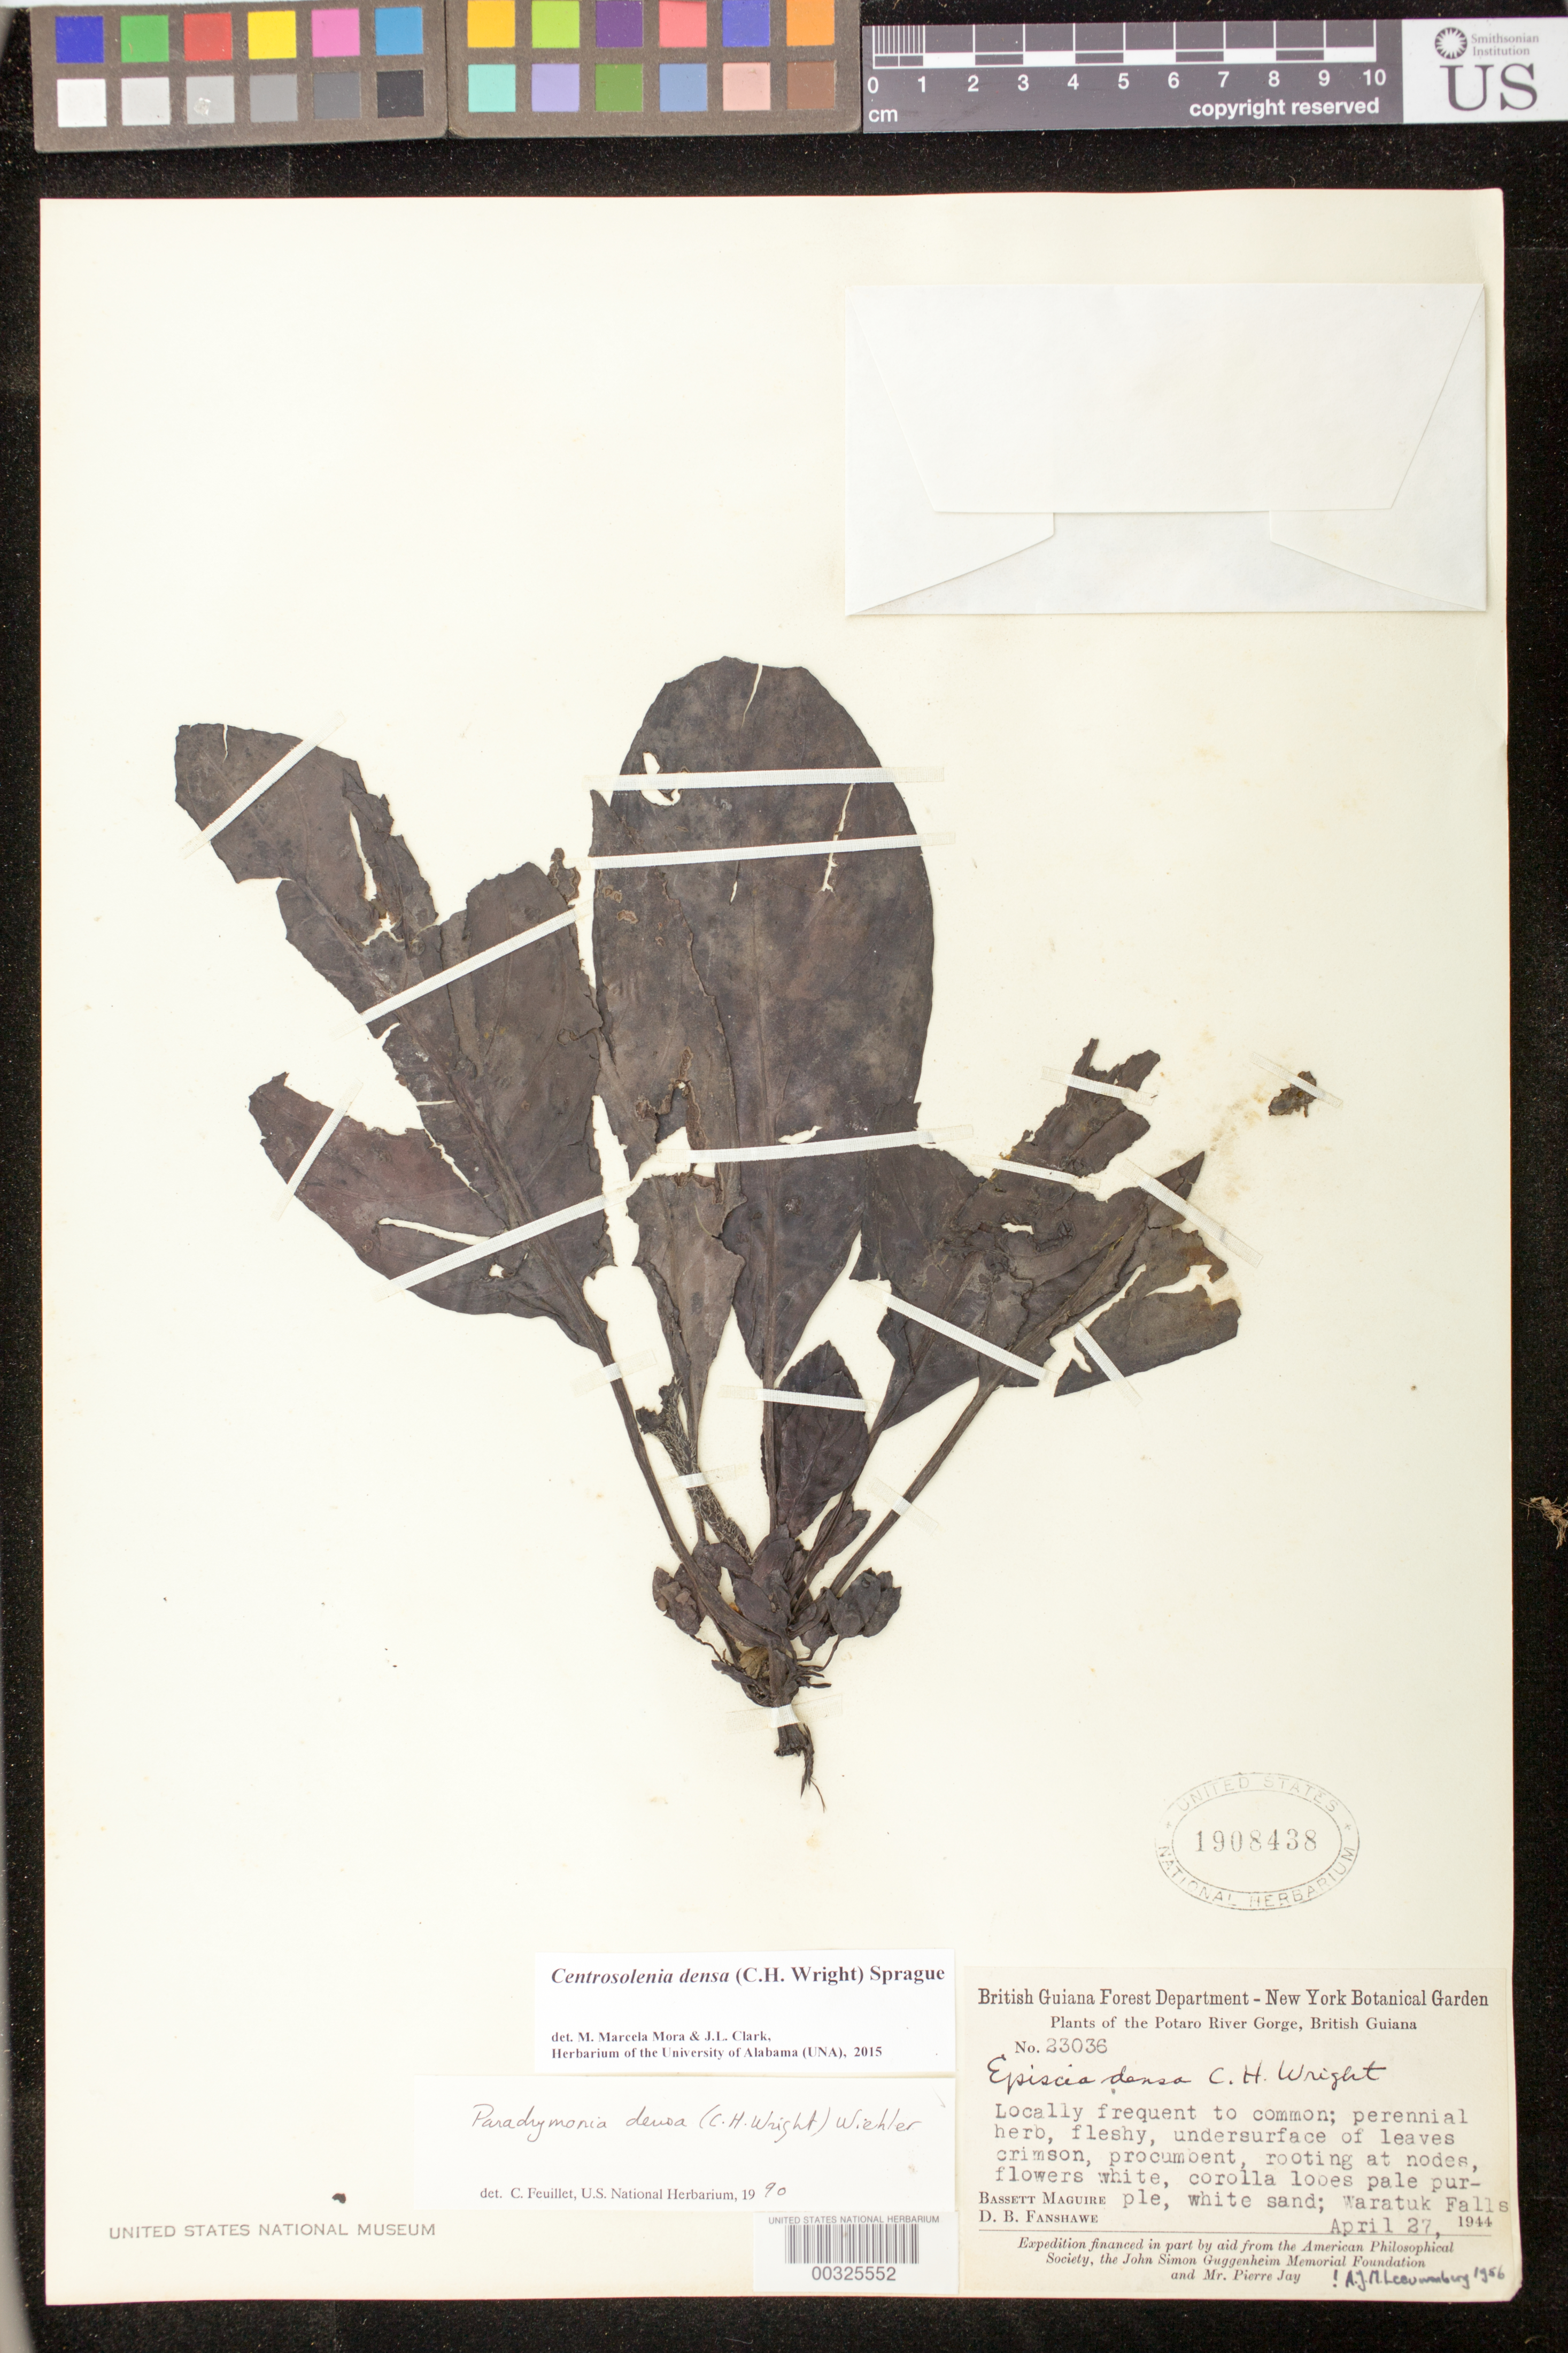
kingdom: Plantae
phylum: Tracheophyta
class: Magnoliopsida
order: Lamiales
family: Gesneriaceae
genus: Centrosolenia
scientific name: Centrosolenia densa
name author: (C.H. Wright) Sprague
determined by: Mora, M. M.; Clark, J. L.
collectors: B. Maguire & D. B. Fanshawe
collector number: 23036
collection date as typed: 27 Apr 1944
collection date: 1944-04-27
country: Guyana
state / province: Potaro-Siparuni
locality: Potaro River Gorge, Waratuk Falls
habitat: White sand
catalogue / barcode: US 1908438